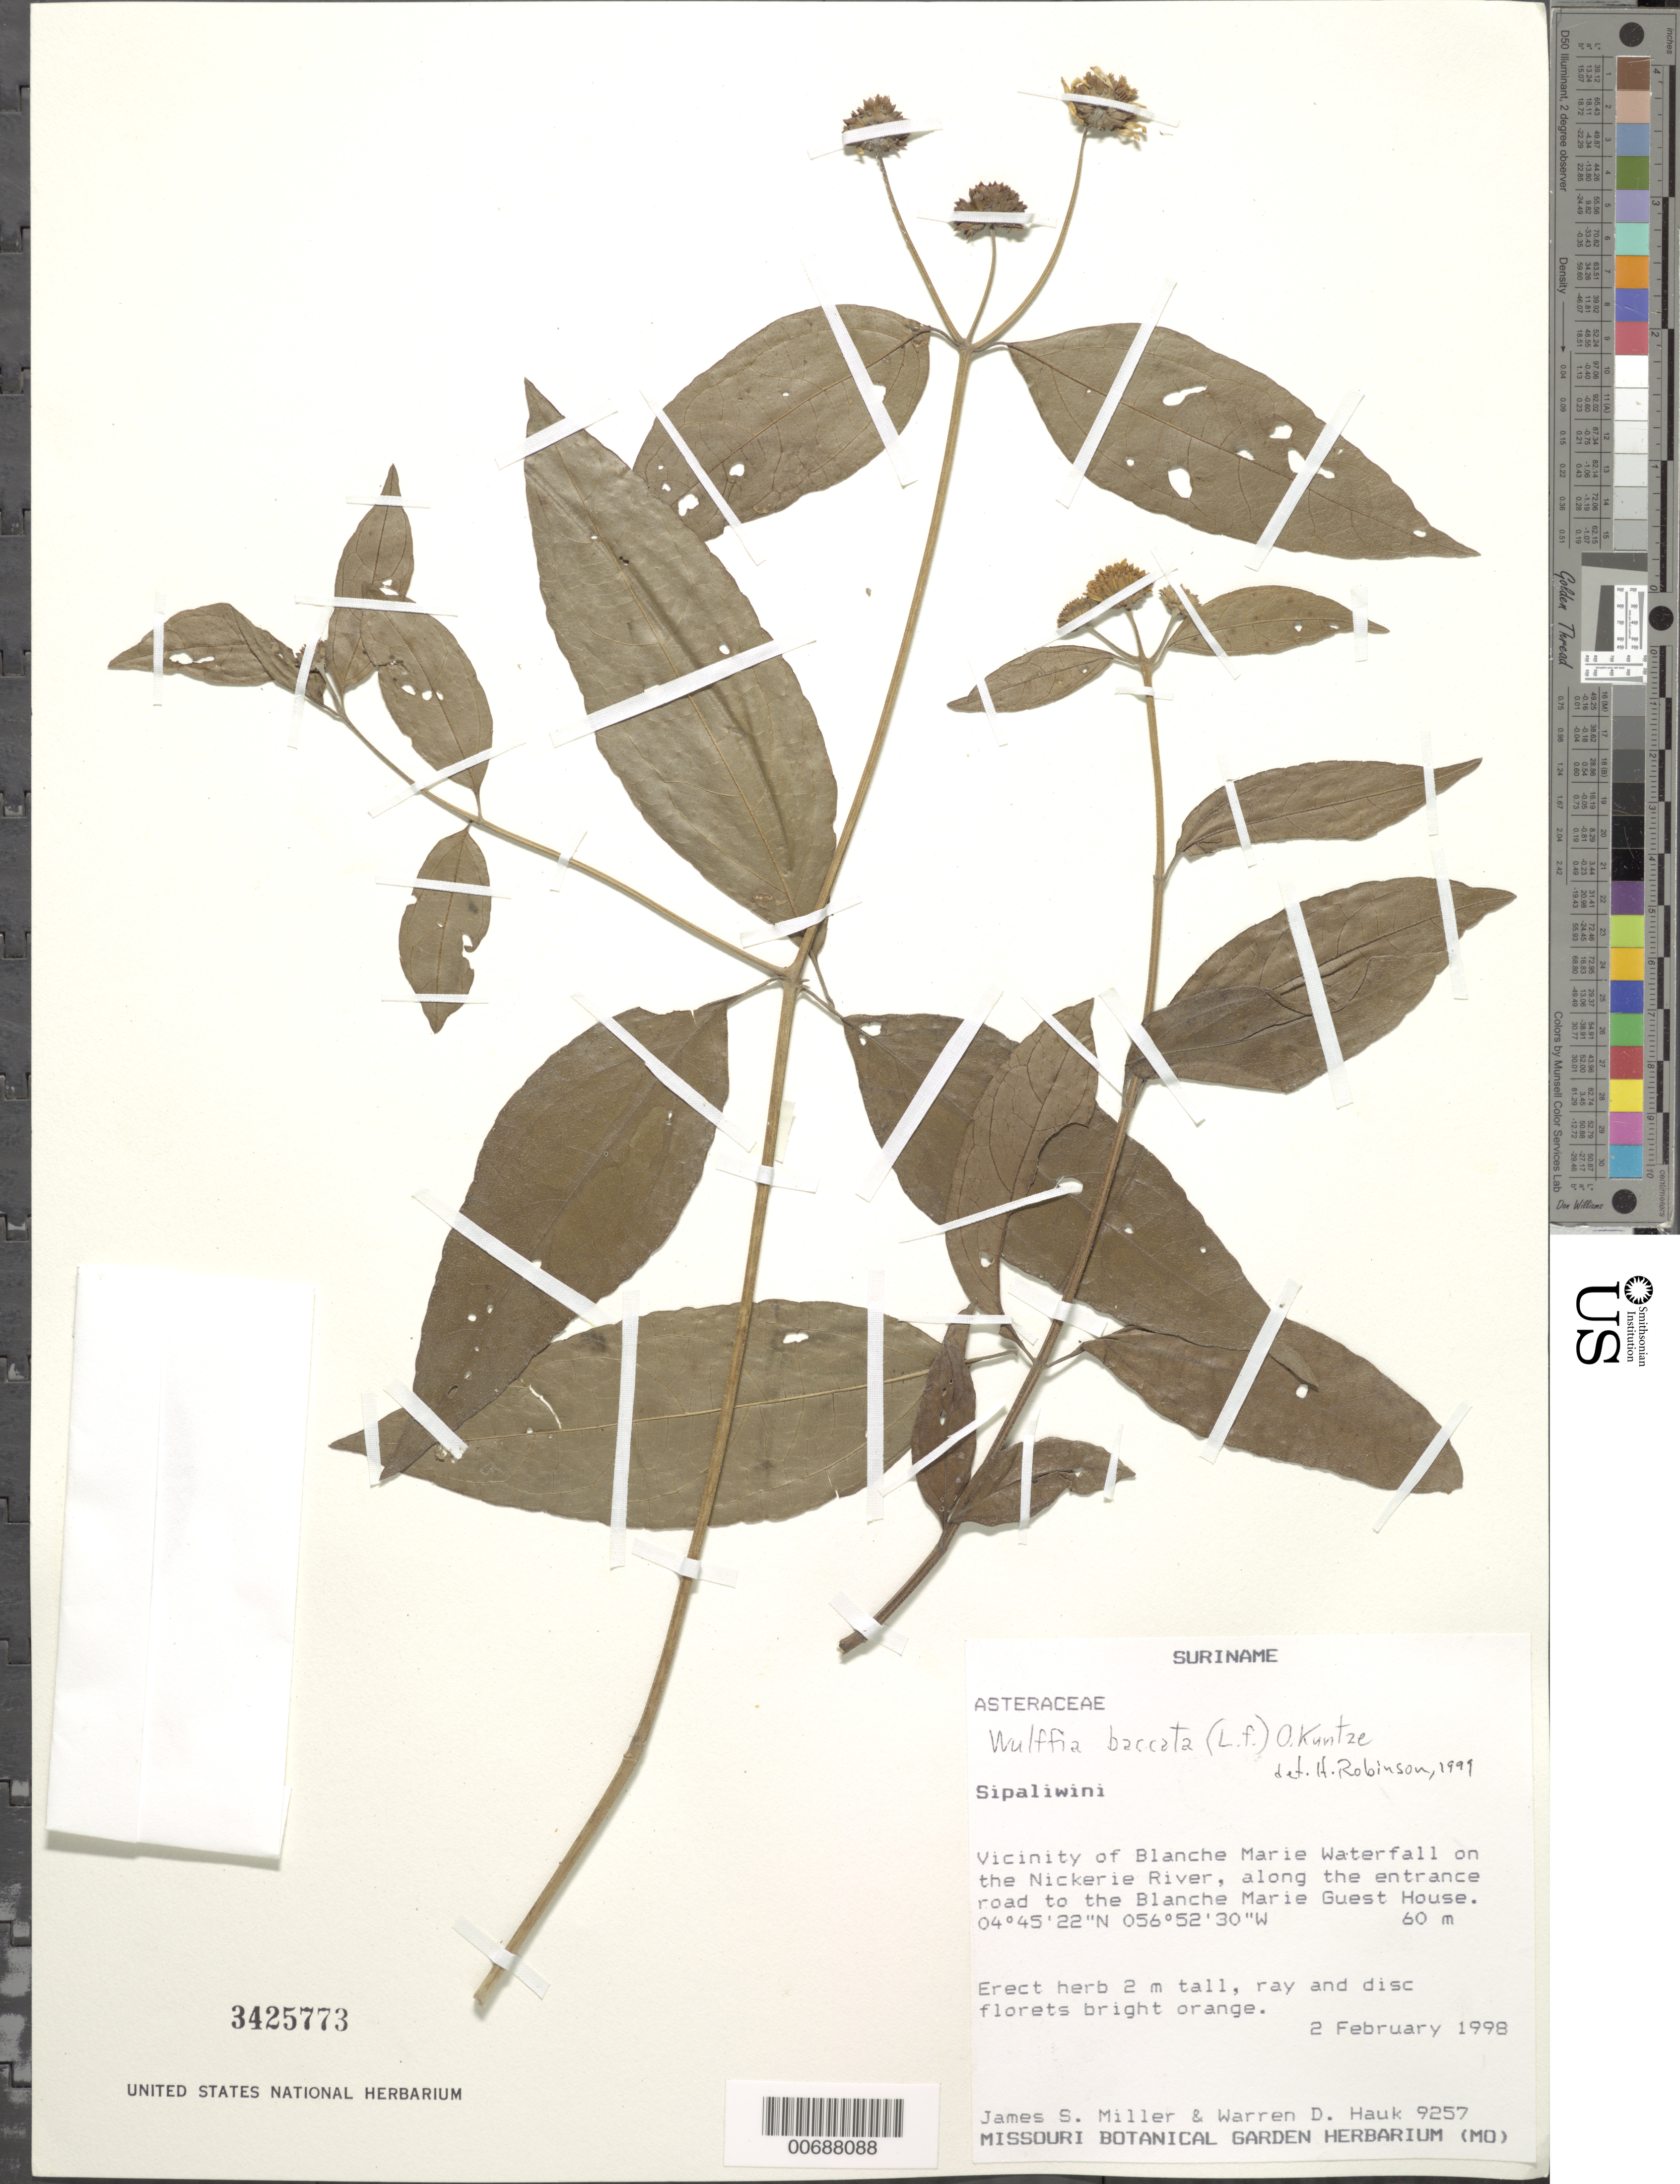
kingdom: Plantae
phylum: Tracheophyta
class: Magnoliopsida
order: Asterales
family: Asteraceae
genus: Wulffia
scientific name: Wulffia baccata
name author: (L. f.) Kuntze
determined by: Robinson, Harold E., (US)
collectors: J. S. Miller & W. Hauk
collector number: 9257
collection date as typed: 2-Feb-98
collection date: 1998-02-02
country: Suriname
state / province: Sipaliwini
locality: Blanche Marie falls, vic., on Nickerie R., along the entrance road to Blanche Marie Guest House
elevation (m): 60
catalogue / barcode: US 3425773